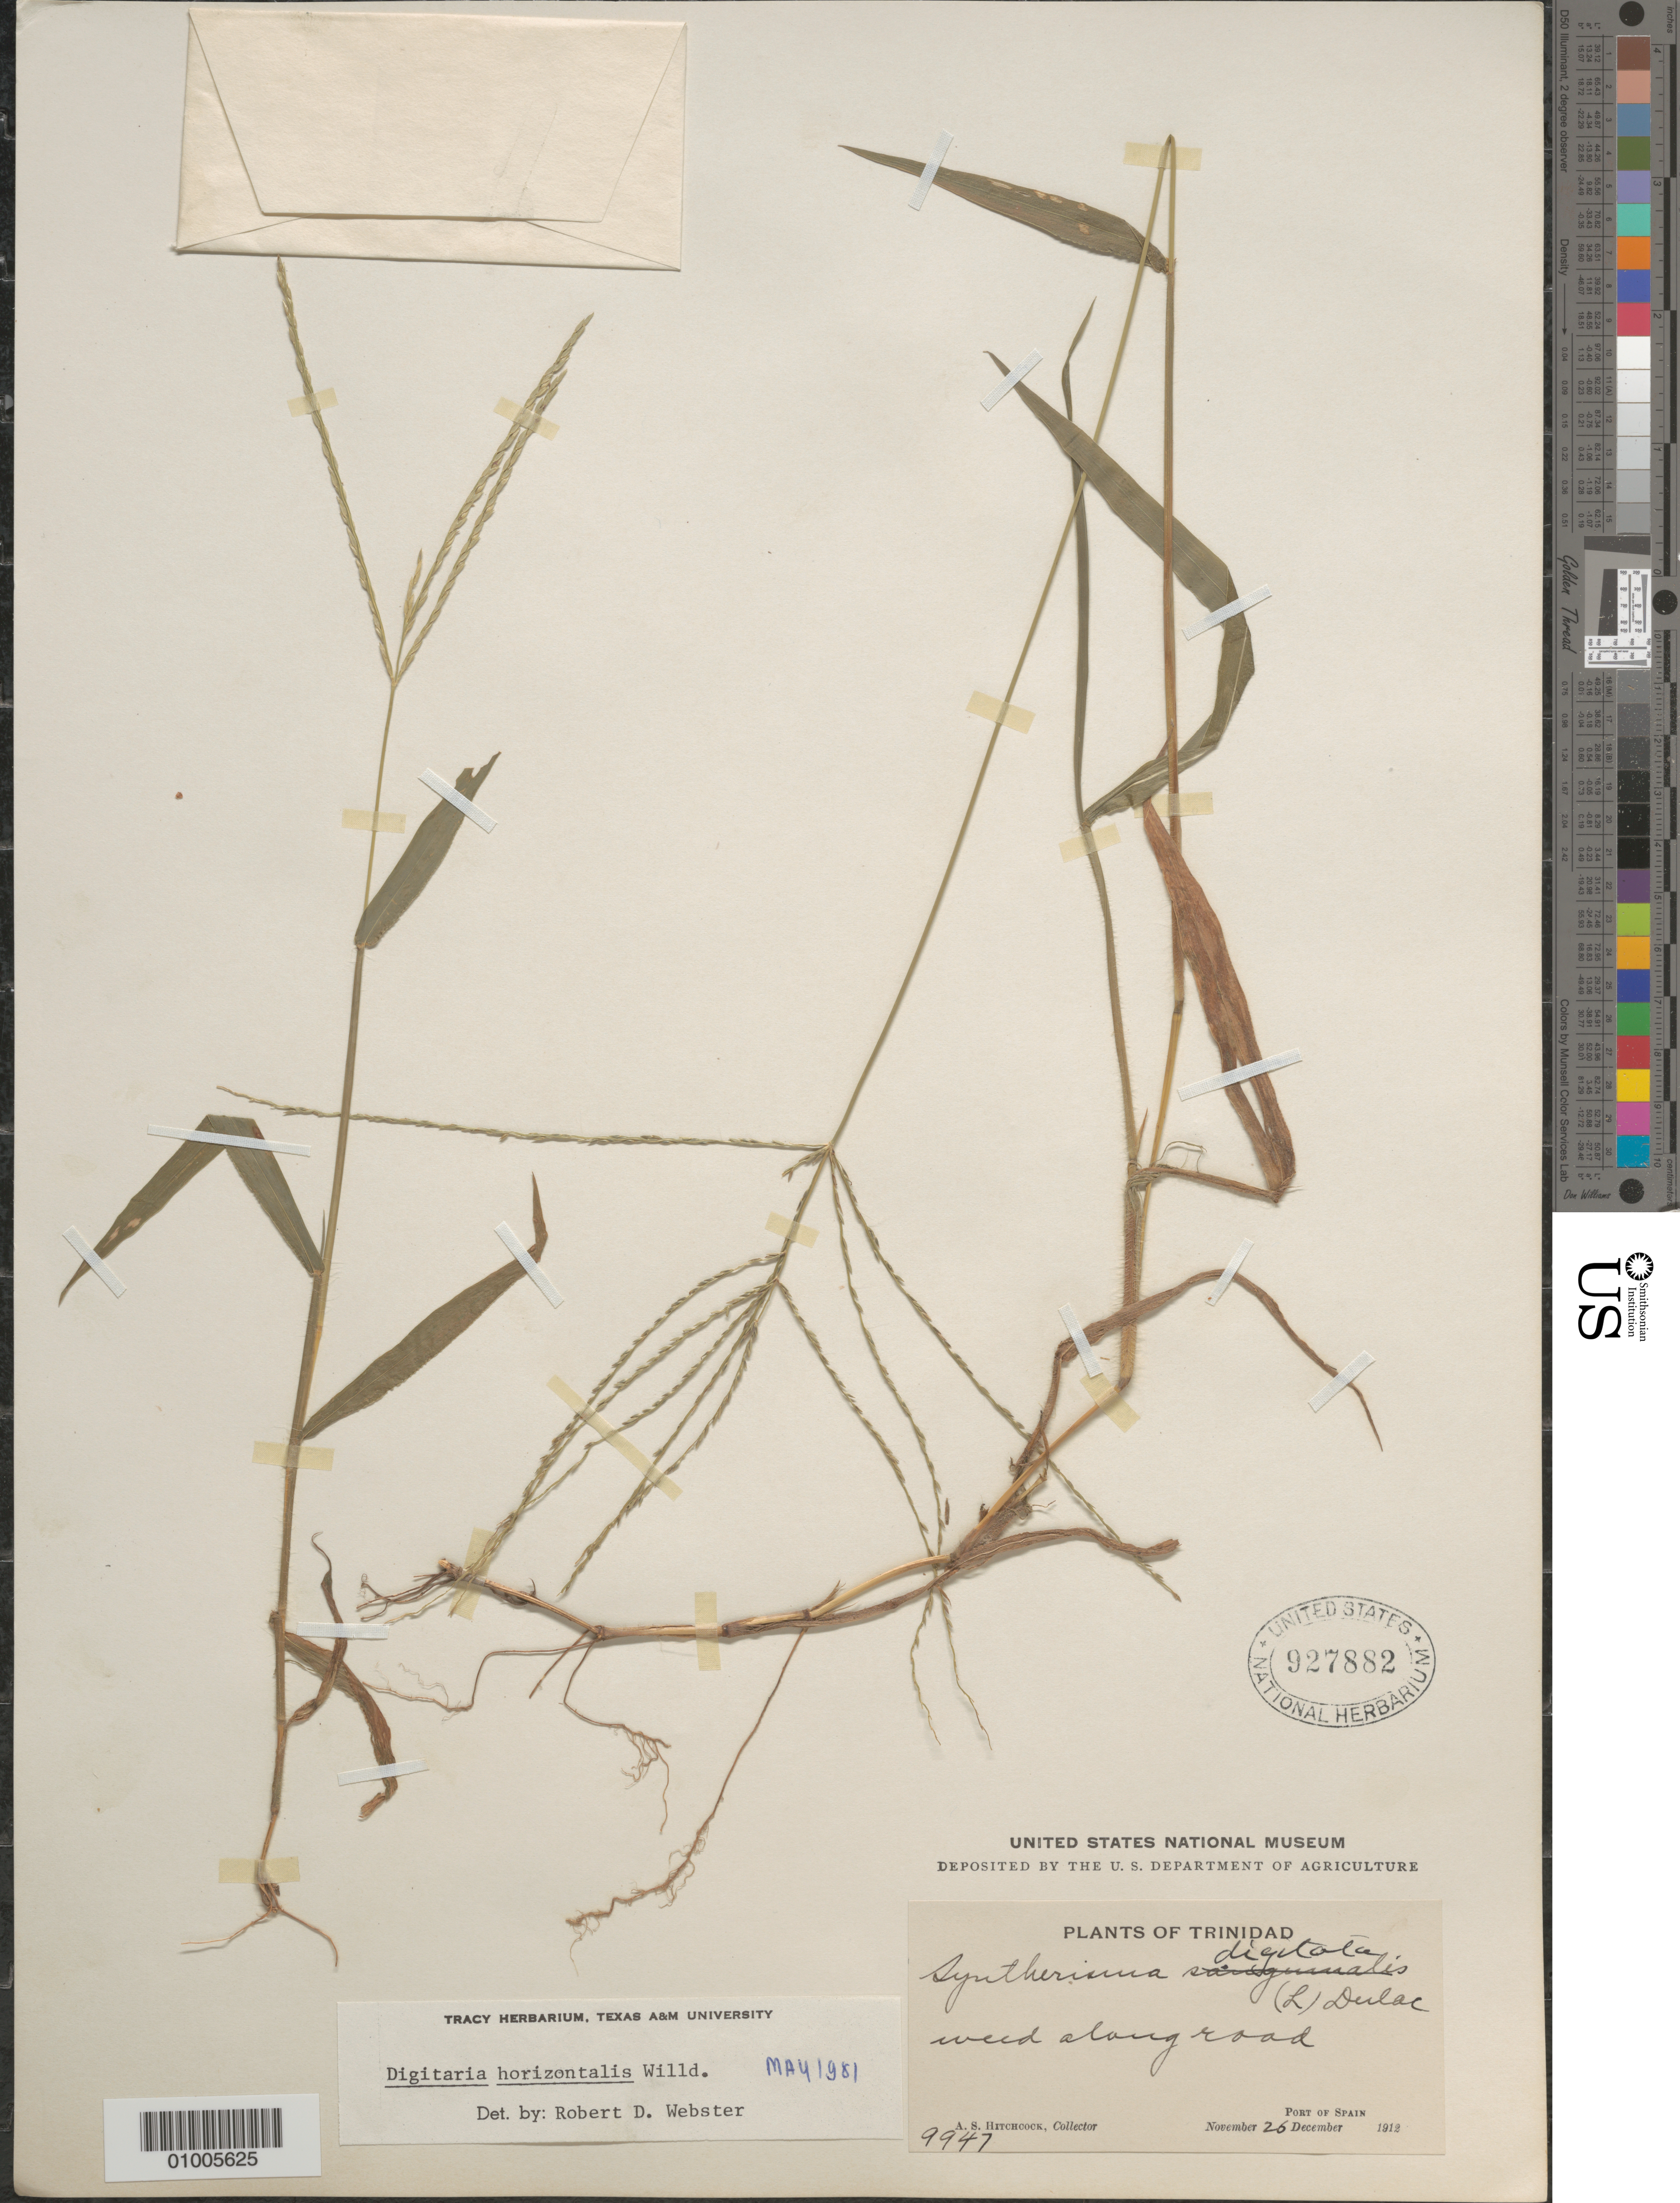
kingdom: Plantae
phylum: Tracheophyta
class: Liliopsida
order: Poales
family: Poaceae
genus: Digitaria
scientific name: Digitaria horizontalis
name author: Willd.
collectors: A. S. Hitchcock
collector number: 9947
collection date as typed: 26 Nov 1912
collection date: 1912-11-26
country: Trinidad and Tobago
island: Trinidad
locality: Weed along road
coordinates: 0 N, 0 E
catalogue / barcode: US 927882